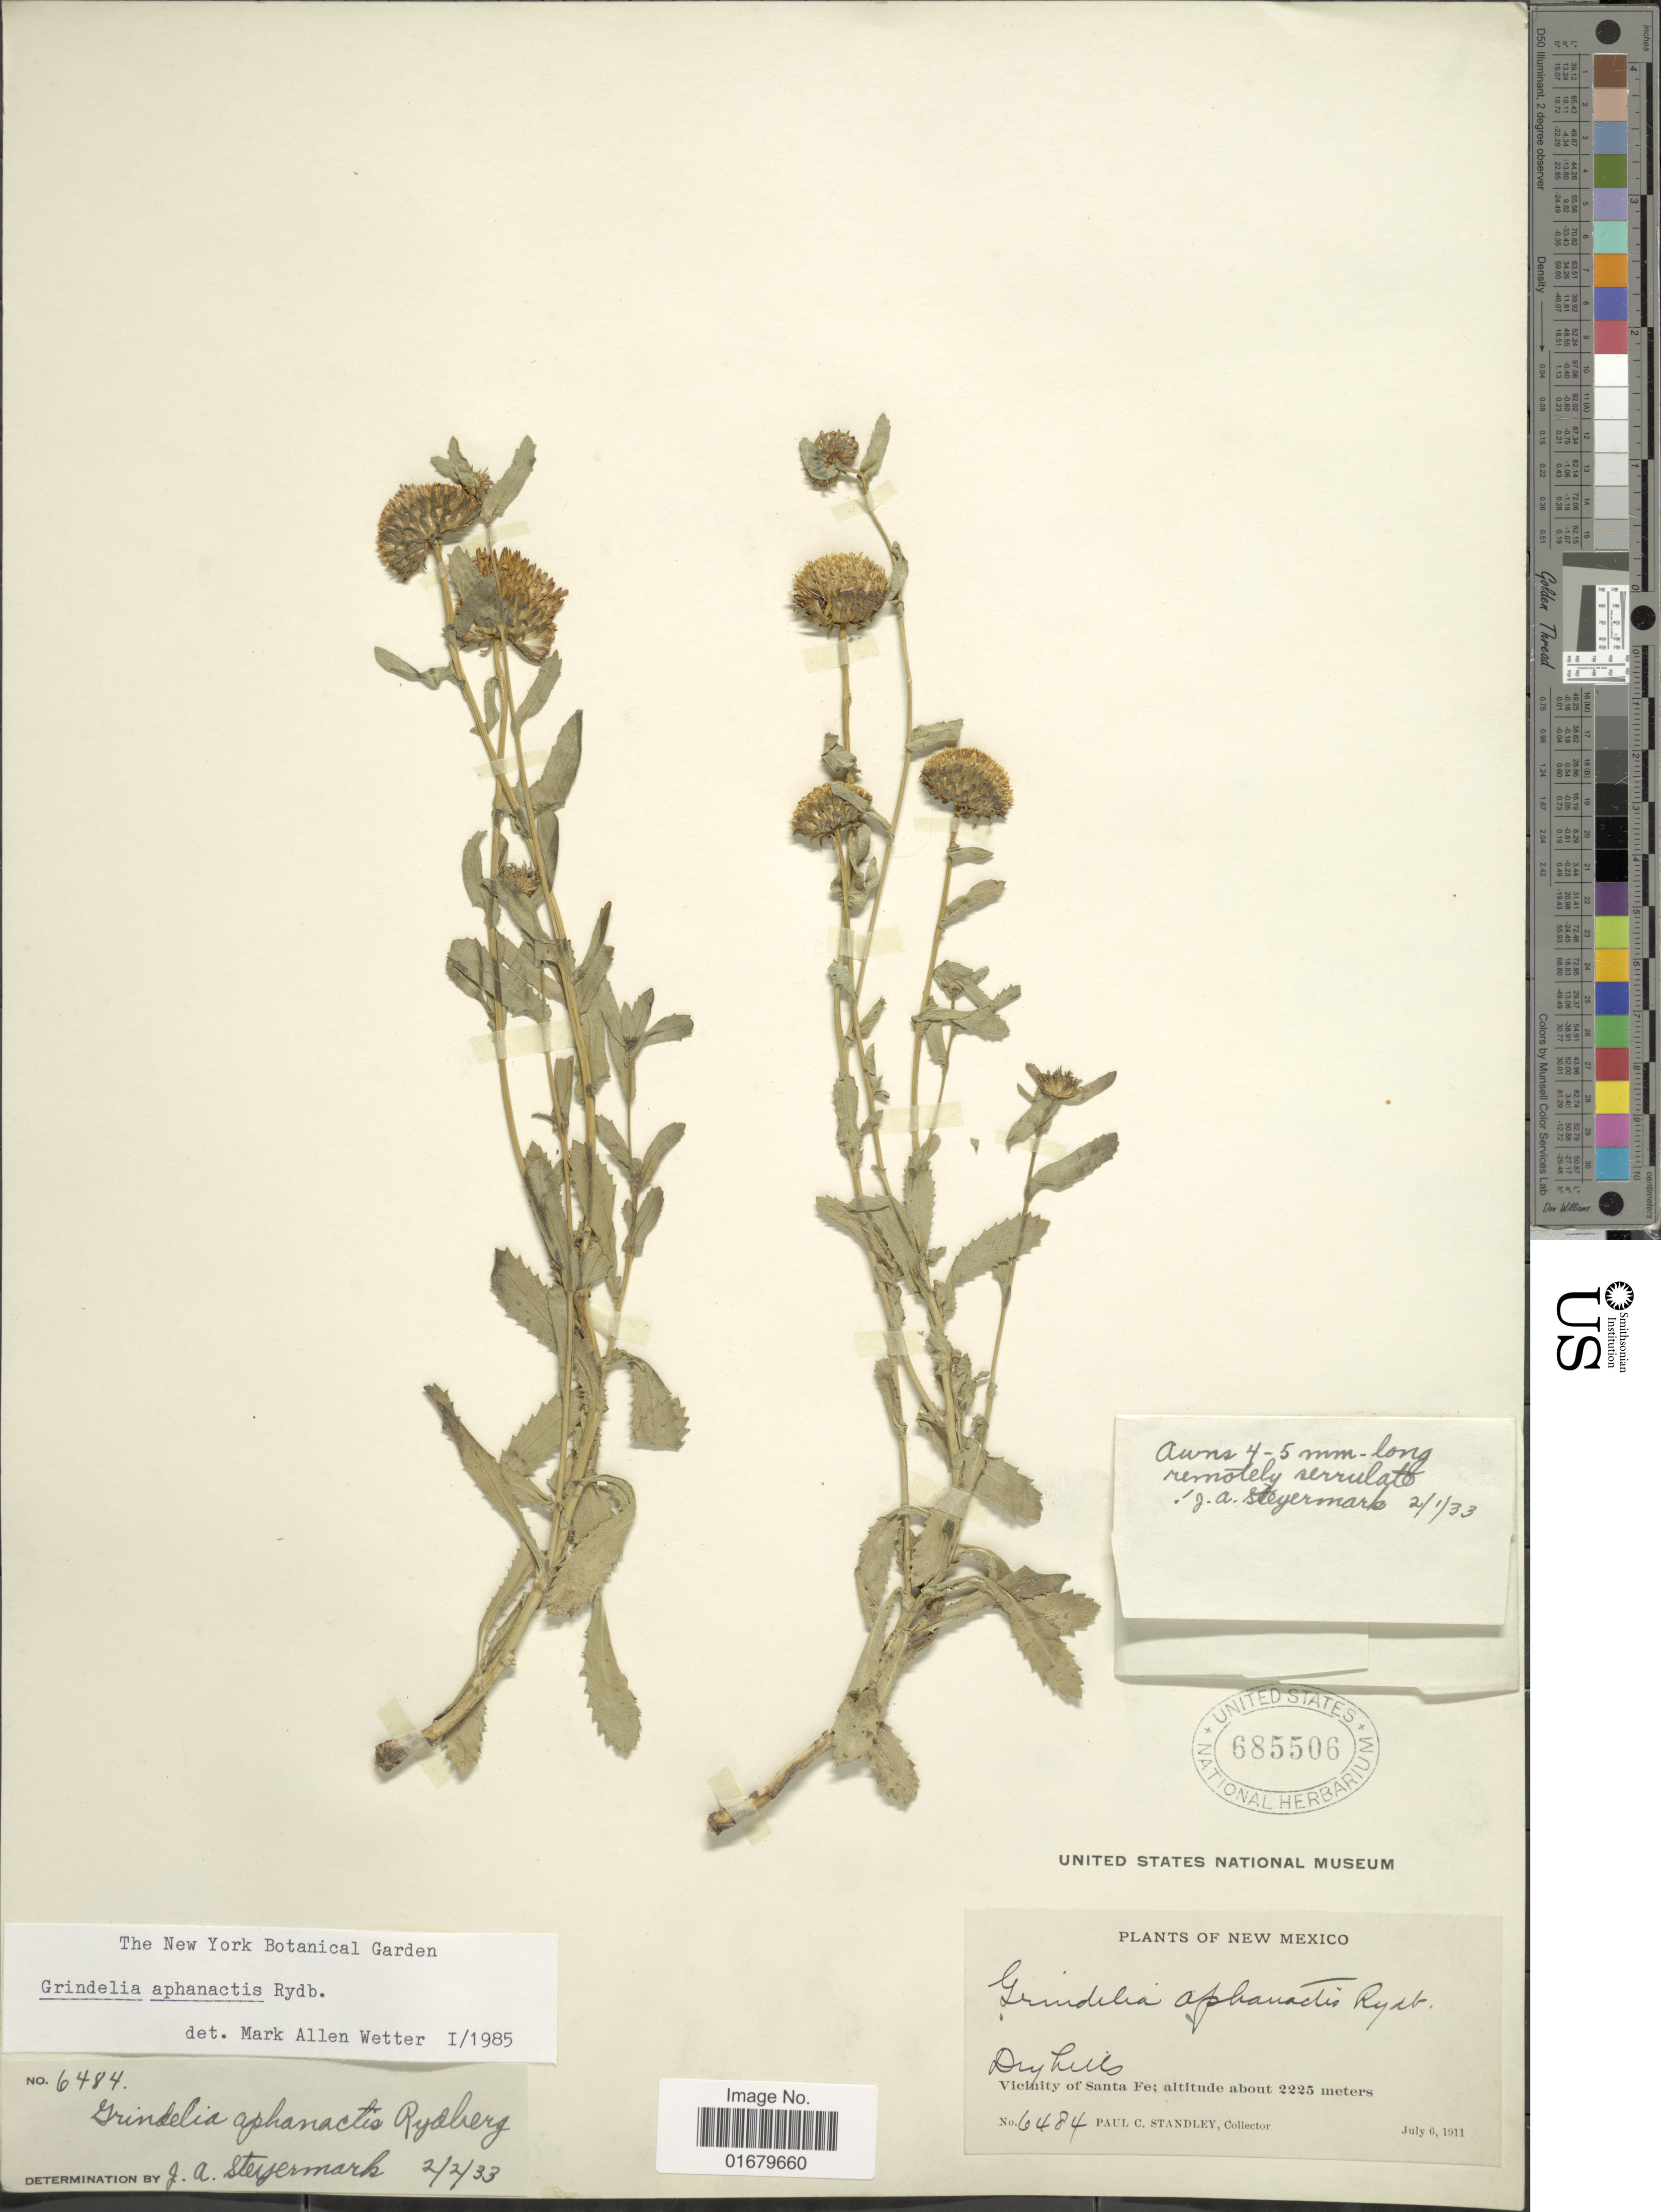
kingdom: Plantae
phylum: Tracheophyta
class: Magnoliopsida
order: Asterales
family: Asteraceae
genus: Grindelia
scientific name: Grindelia aphanactis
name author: Rydb.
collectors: P. C. Standley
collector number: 6484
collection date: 1911-07-06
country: United States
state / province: New Mexico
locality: Vicinity of Santa Fe.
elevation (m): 2225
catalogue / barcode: US 685506